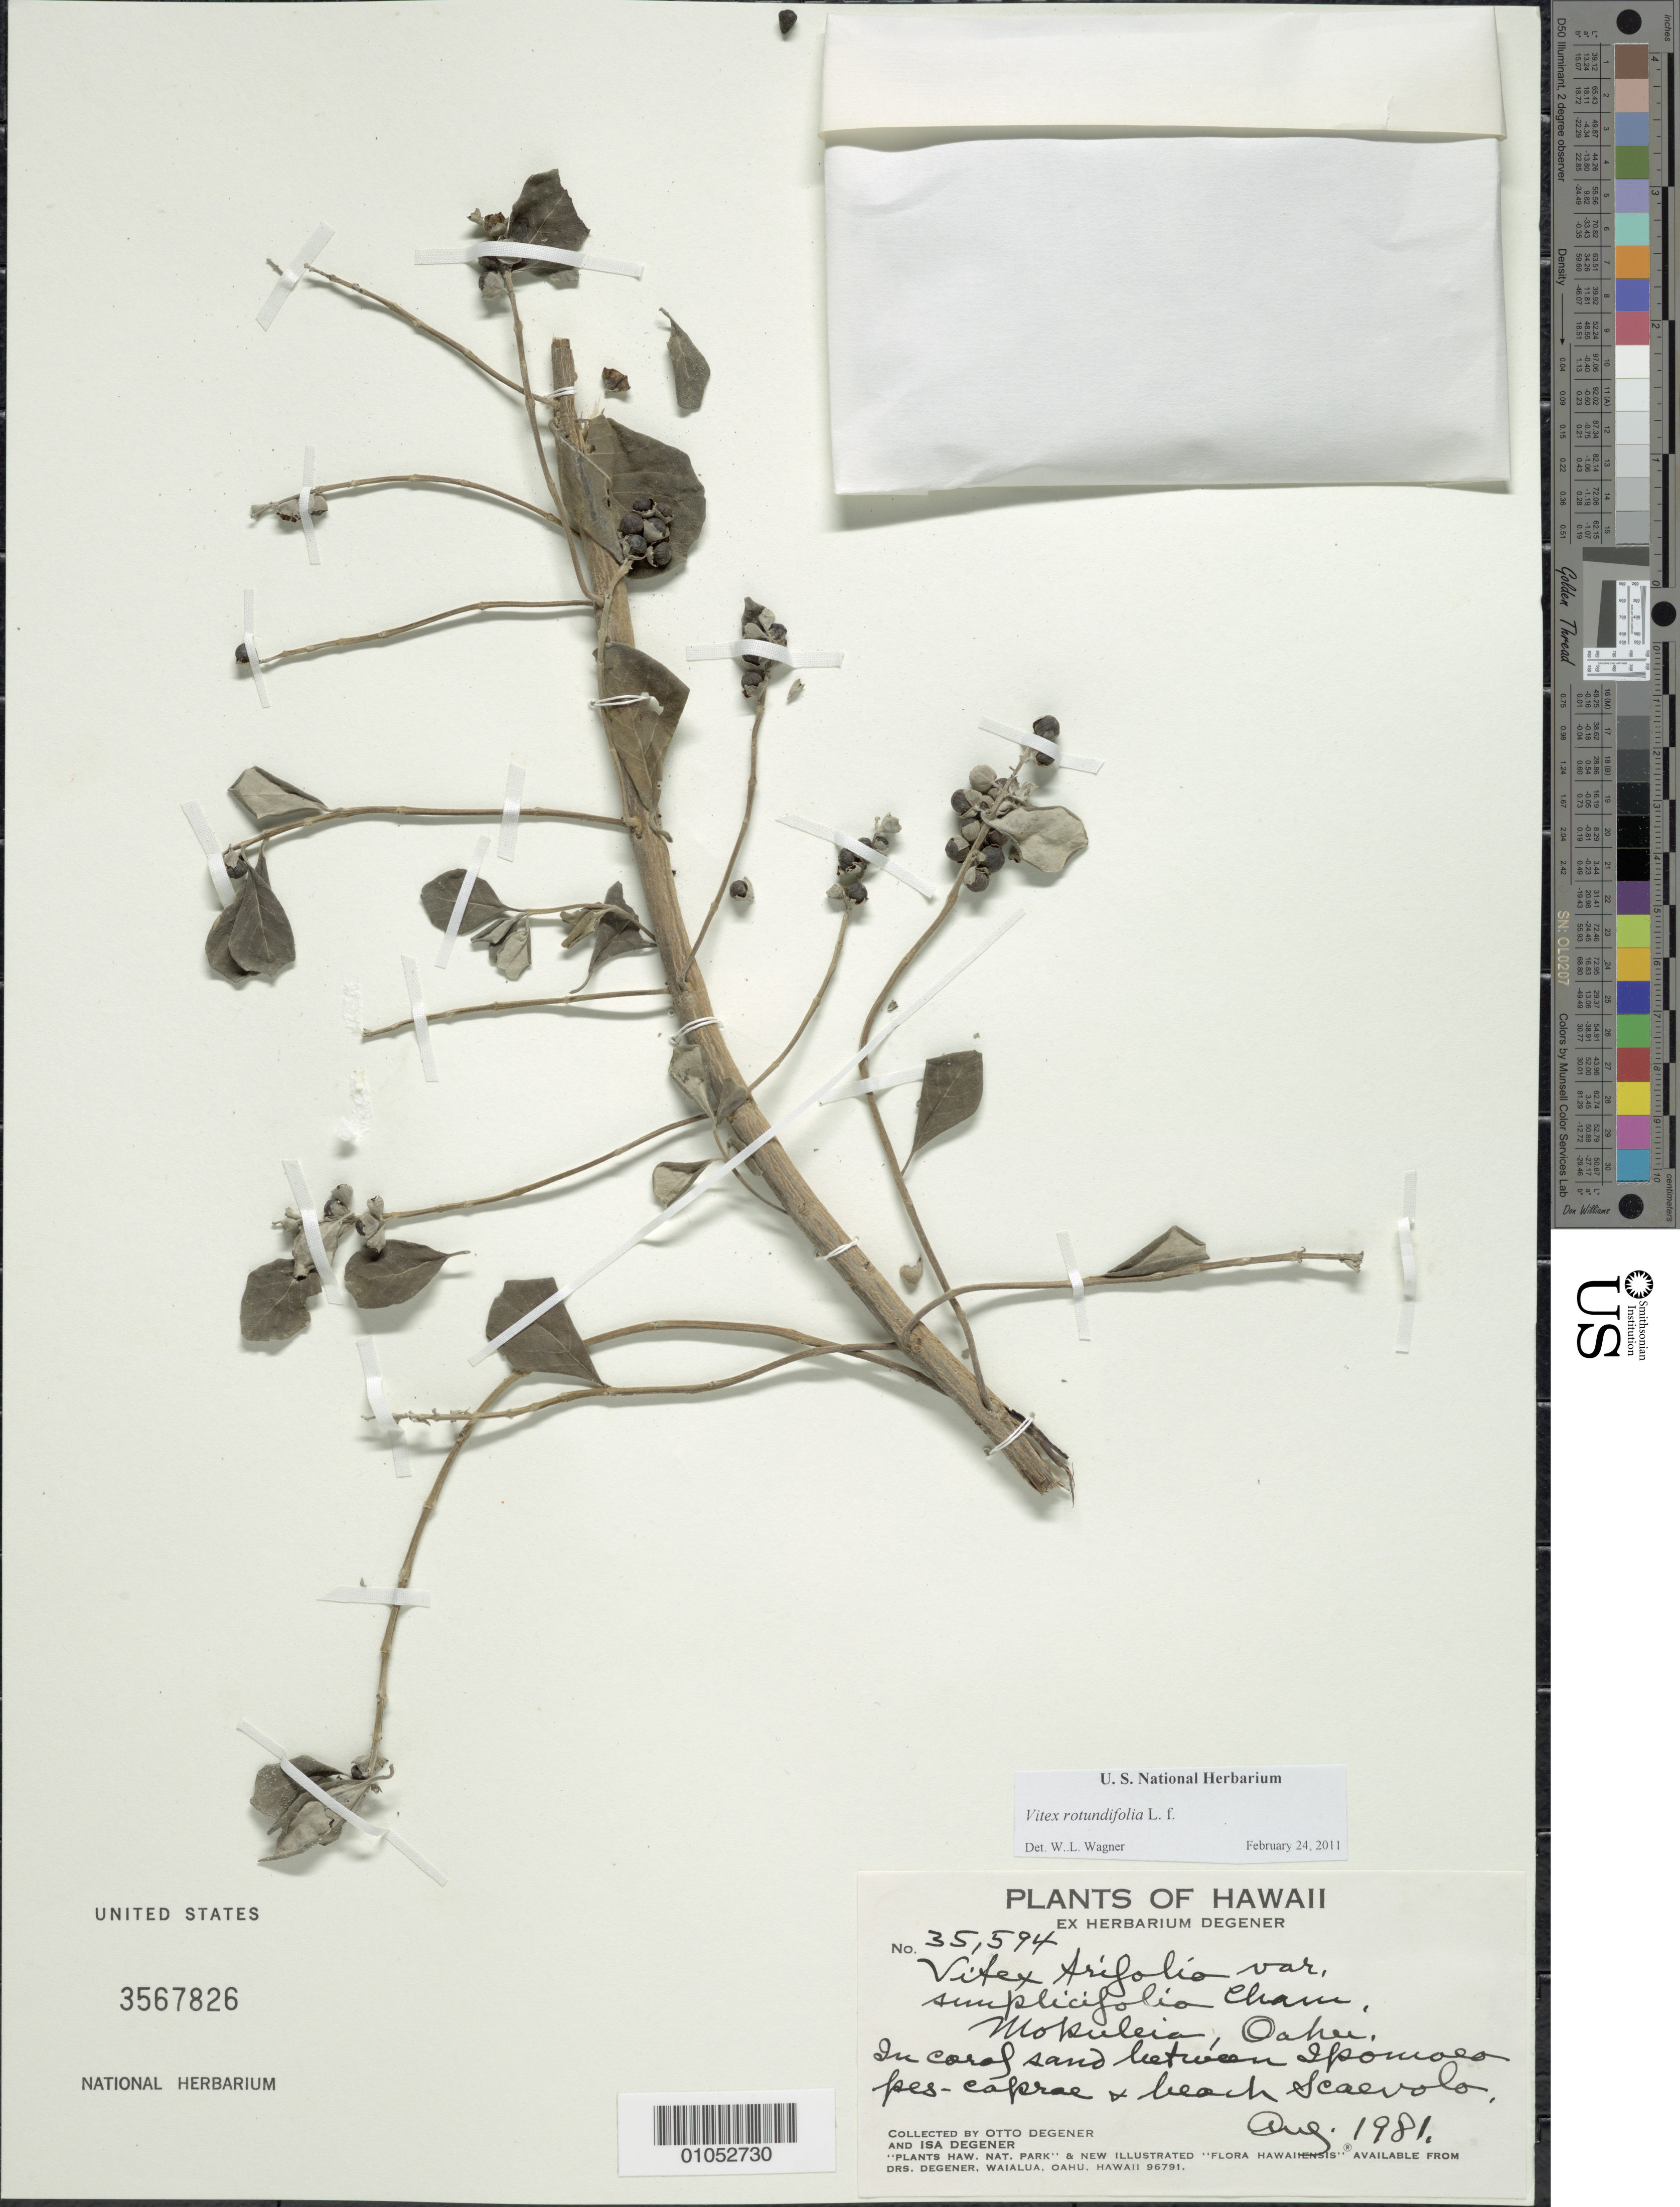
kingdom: Plantae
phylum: Tracheophyta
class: Magnoliopsida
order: Lamiales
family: Lamiaceae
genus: Vitex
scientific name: Vitex rotundifolia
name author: L. f.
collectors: O. Degener & I. Degener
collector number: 35594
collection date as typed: Aug 1981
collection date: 1981-08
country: United States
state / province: Hawaii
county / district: Hawaii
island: Oahu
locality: Mokuleia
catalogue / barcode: US 3567826